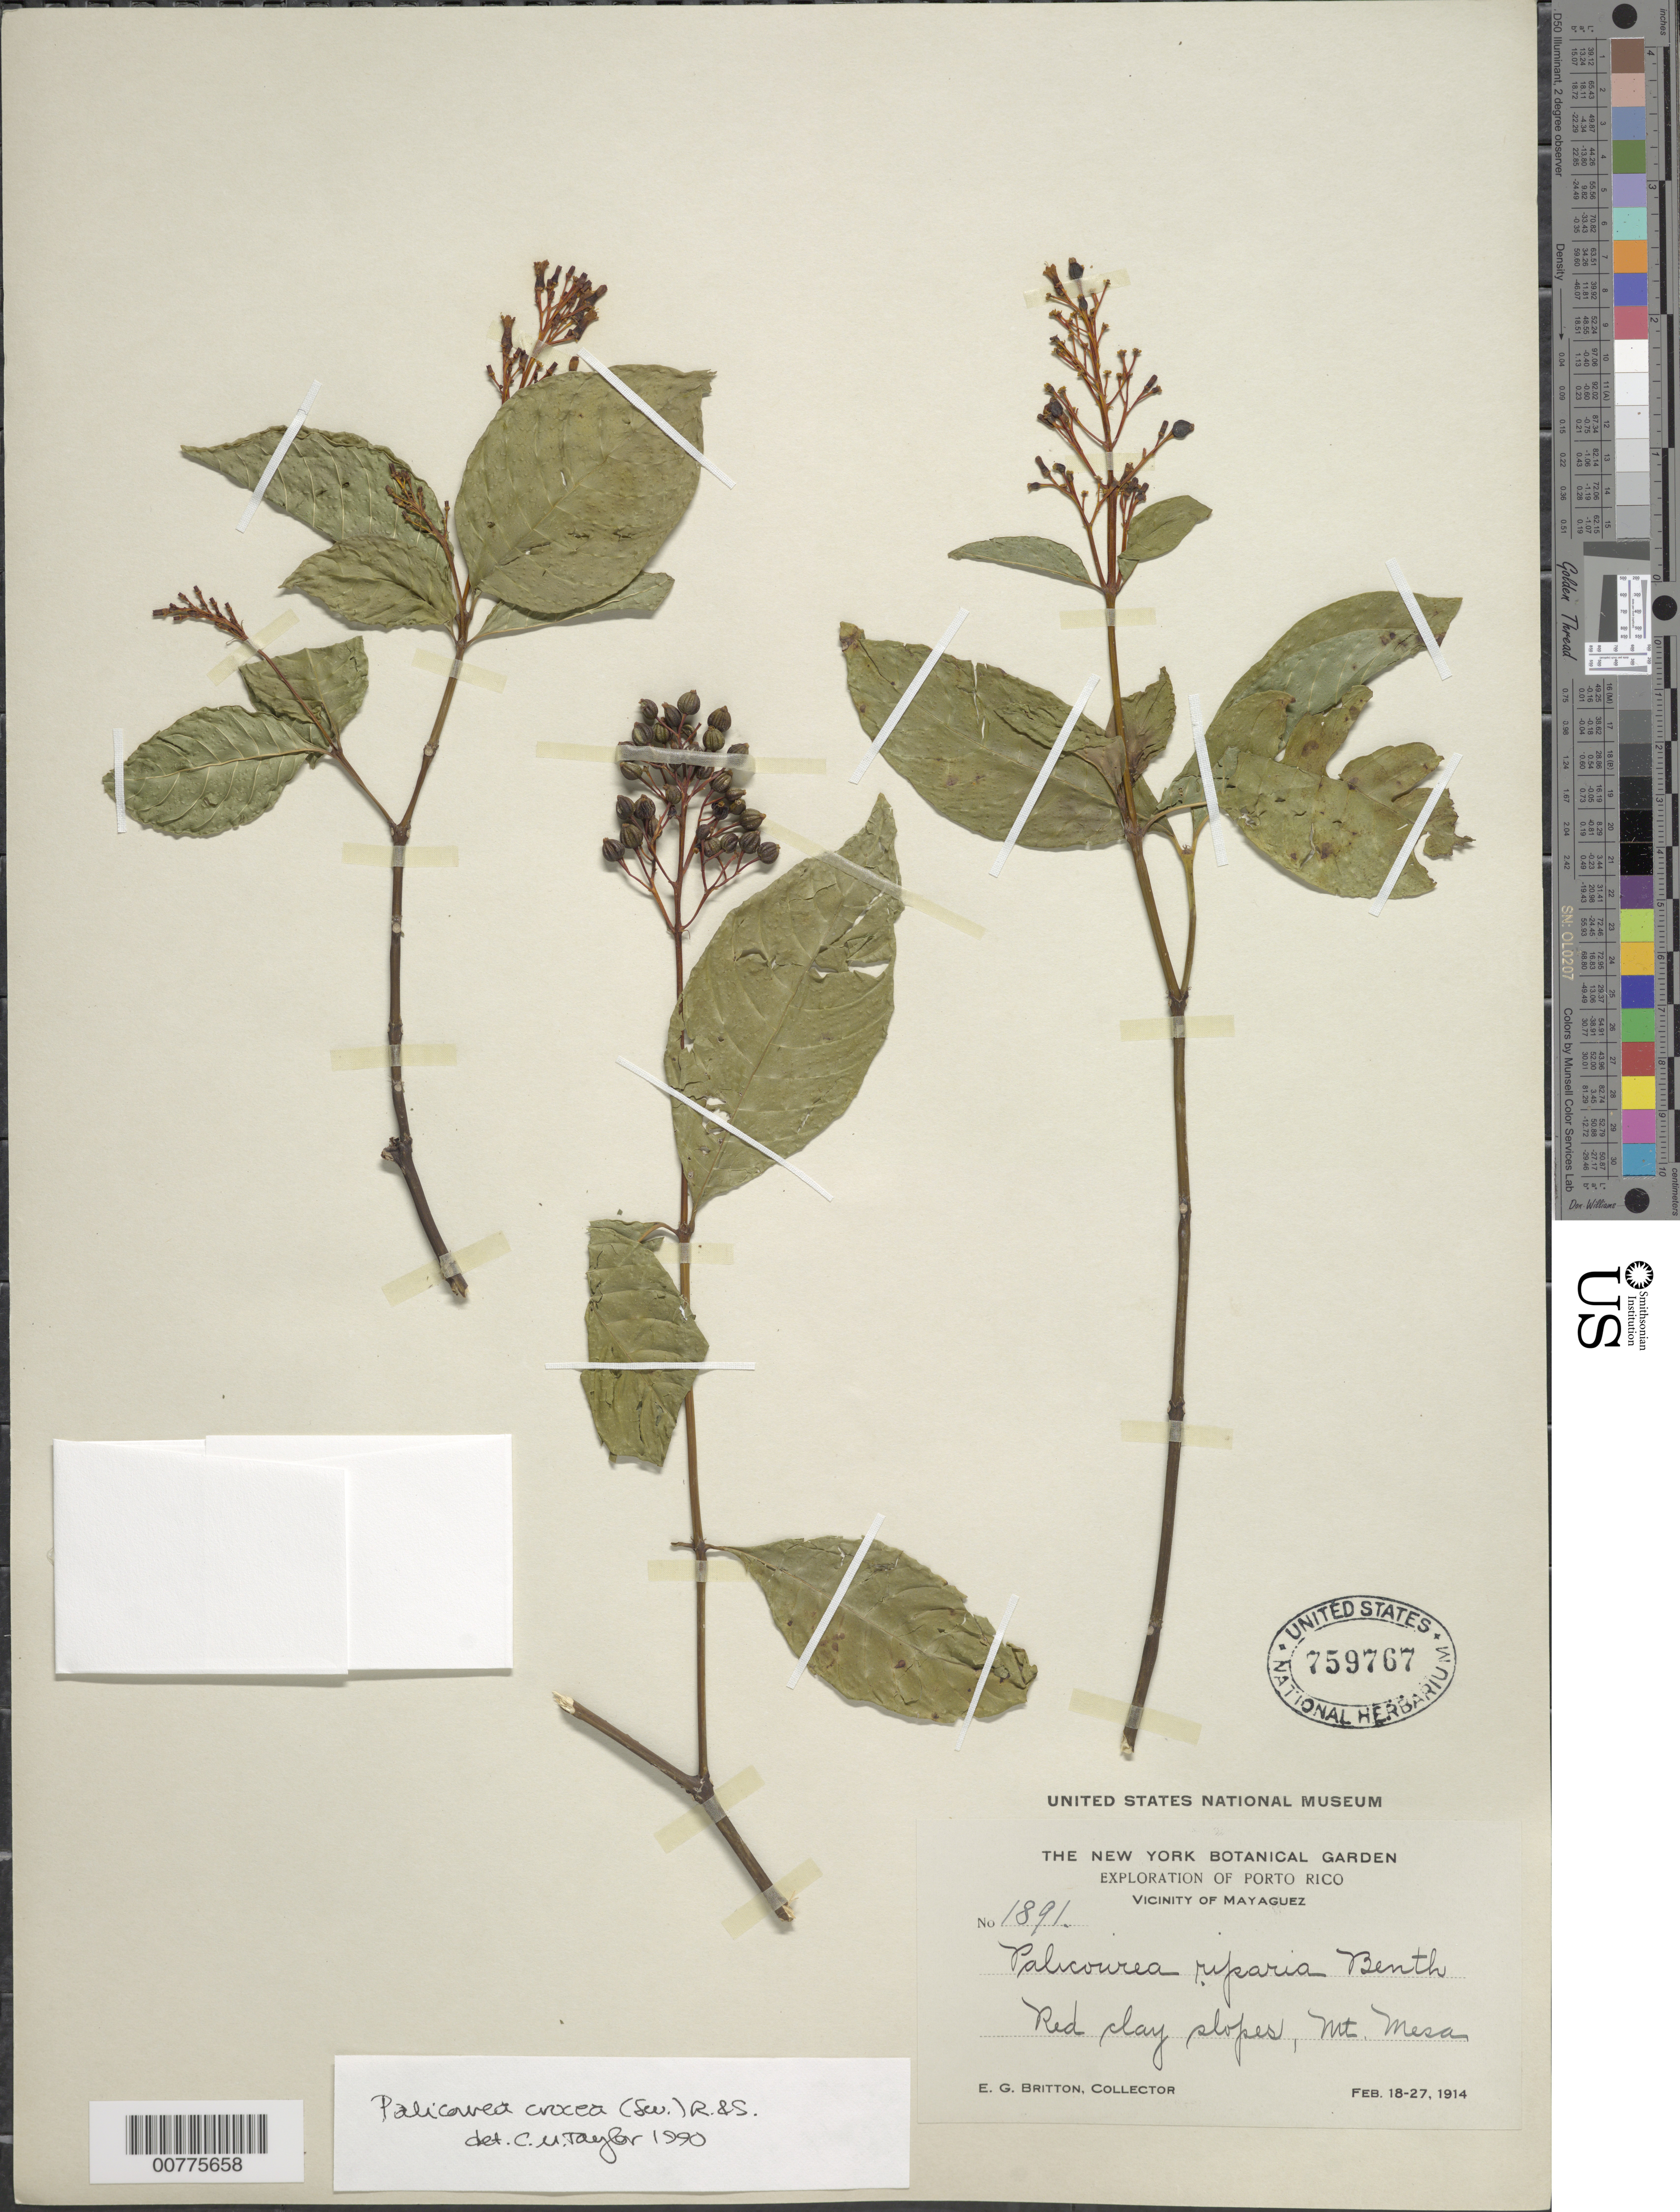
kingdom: Plantae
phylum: Tracheophyta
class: Magnoliopsida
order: Gentianales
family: Rubiaceae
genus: Palicourea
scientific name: Palicourea crocea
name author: (Sw.) Schult.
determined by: Taylor, Charlotte M.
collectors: E. G. Britton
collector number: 1891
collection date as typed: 18 Feb 1914 to 27 Feb 1914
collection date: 1914-02-18/1914-02-27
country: Puerto Rico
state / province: Mayagüez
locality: Vicinity of Mayagüez. Red clay slopes, Mt. Mesa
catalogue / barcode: US 759767